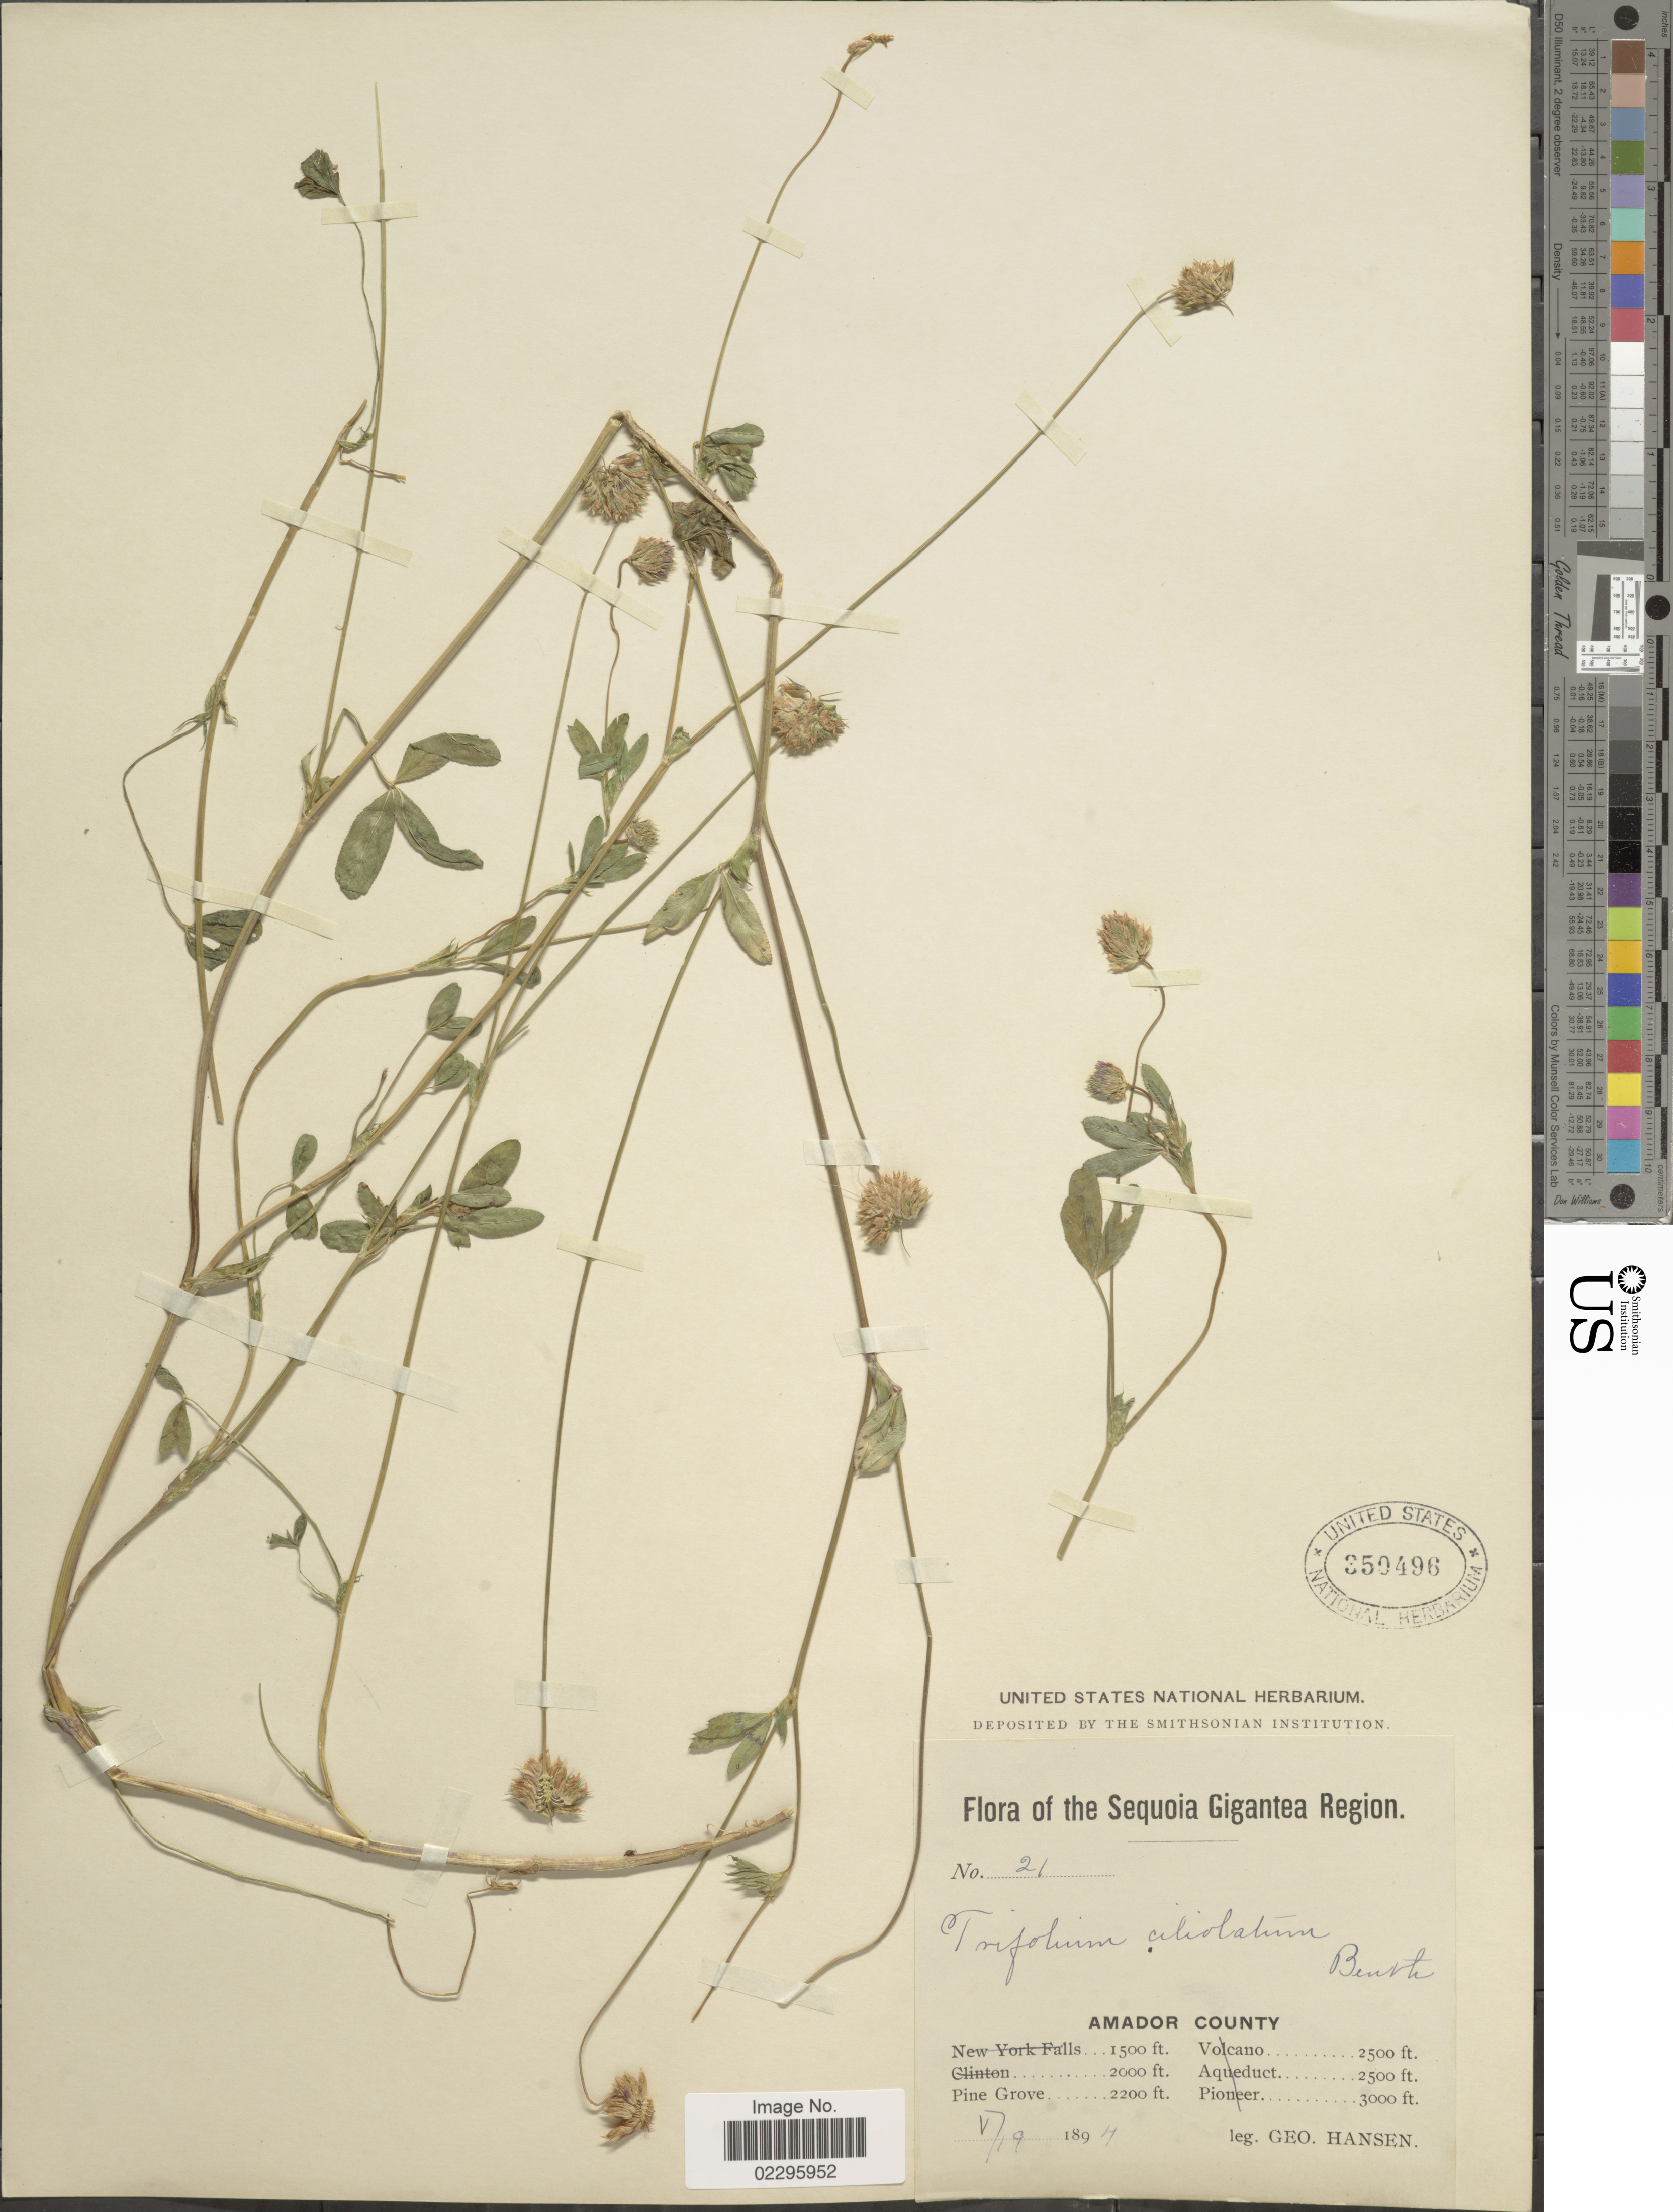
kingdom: Plantae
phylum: Tracheophyta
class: Magnoliopsida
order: Fabales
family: Fabaceae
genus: Trifolium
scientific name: Trifolium ciliolatum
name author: Benth.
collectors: G. Hansen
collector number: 21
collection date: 1894-05-19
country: United States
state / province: California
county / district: Amador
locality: Sequoia Gigantea Region, Amador County, Pine Grove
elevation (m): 671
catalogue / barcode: US 350496